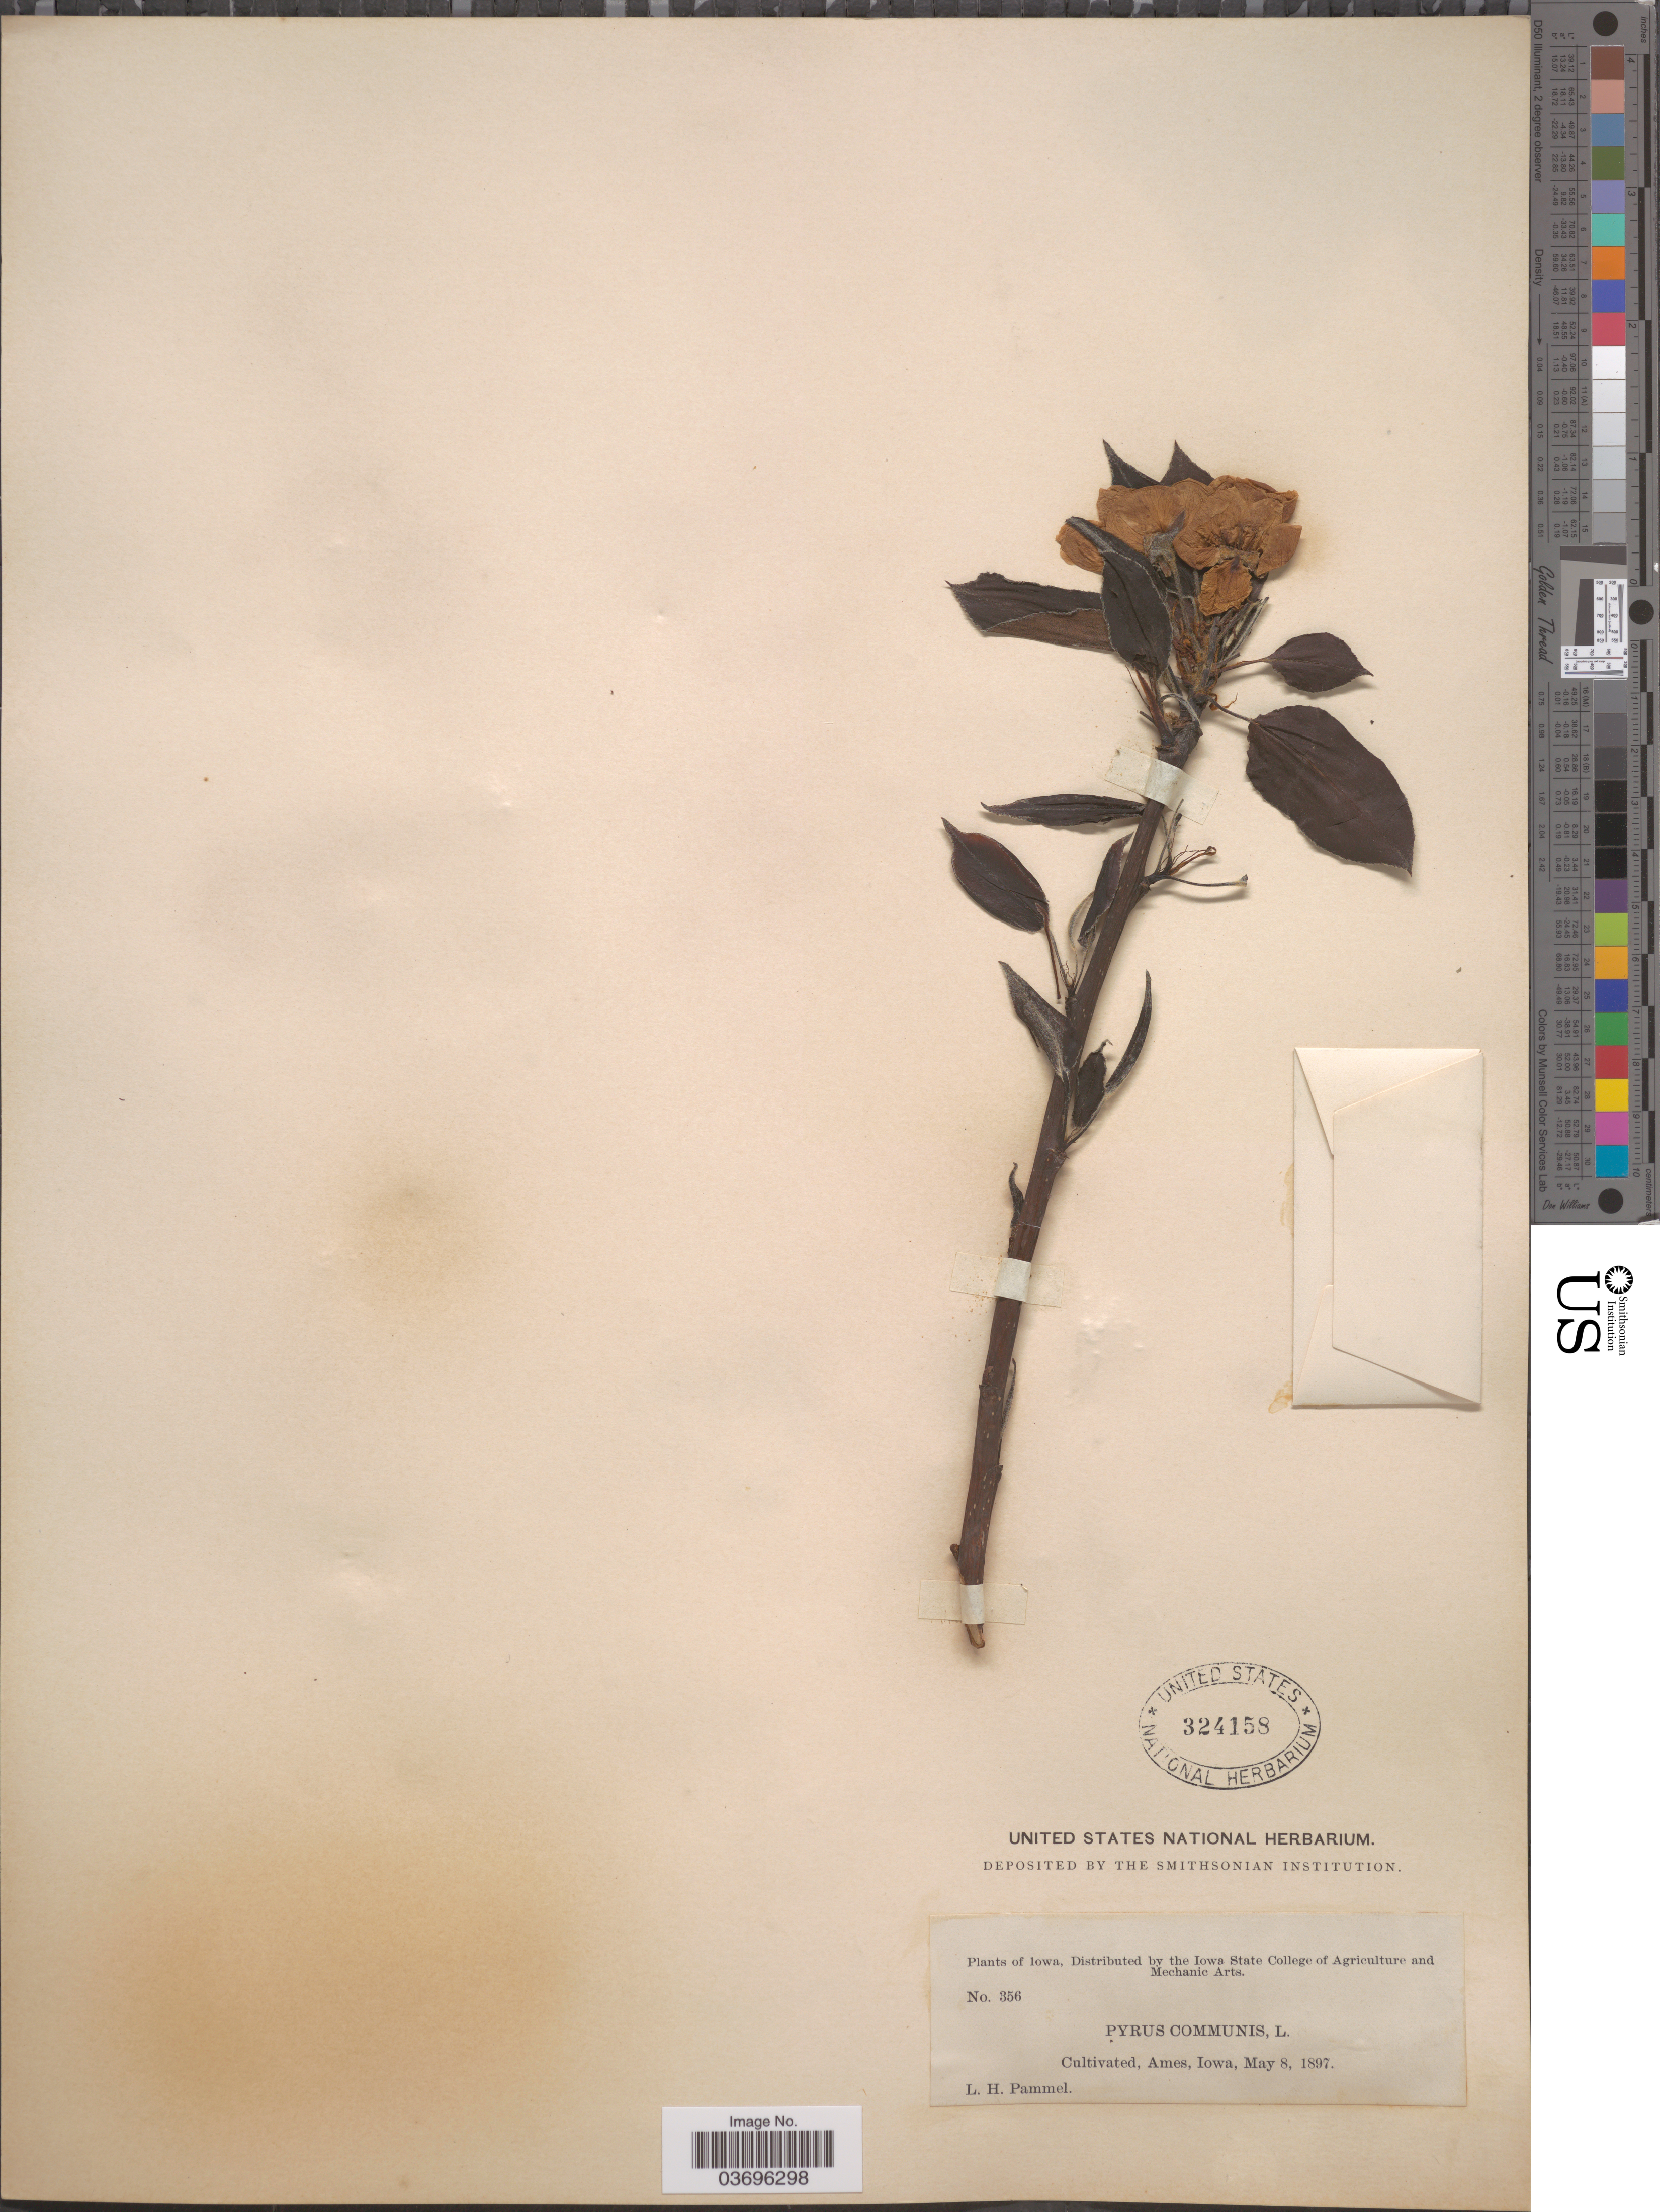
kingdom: Plantae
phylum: Tracheophyta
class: Magnoliopsida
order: Rosales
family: Rosaceae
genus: Pyrus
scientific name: Pyrus communis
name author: L.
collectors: L. Pammel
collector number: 356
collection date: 1897-05-08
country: United States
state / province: Iowa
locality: Ames.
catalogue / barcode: US 324158